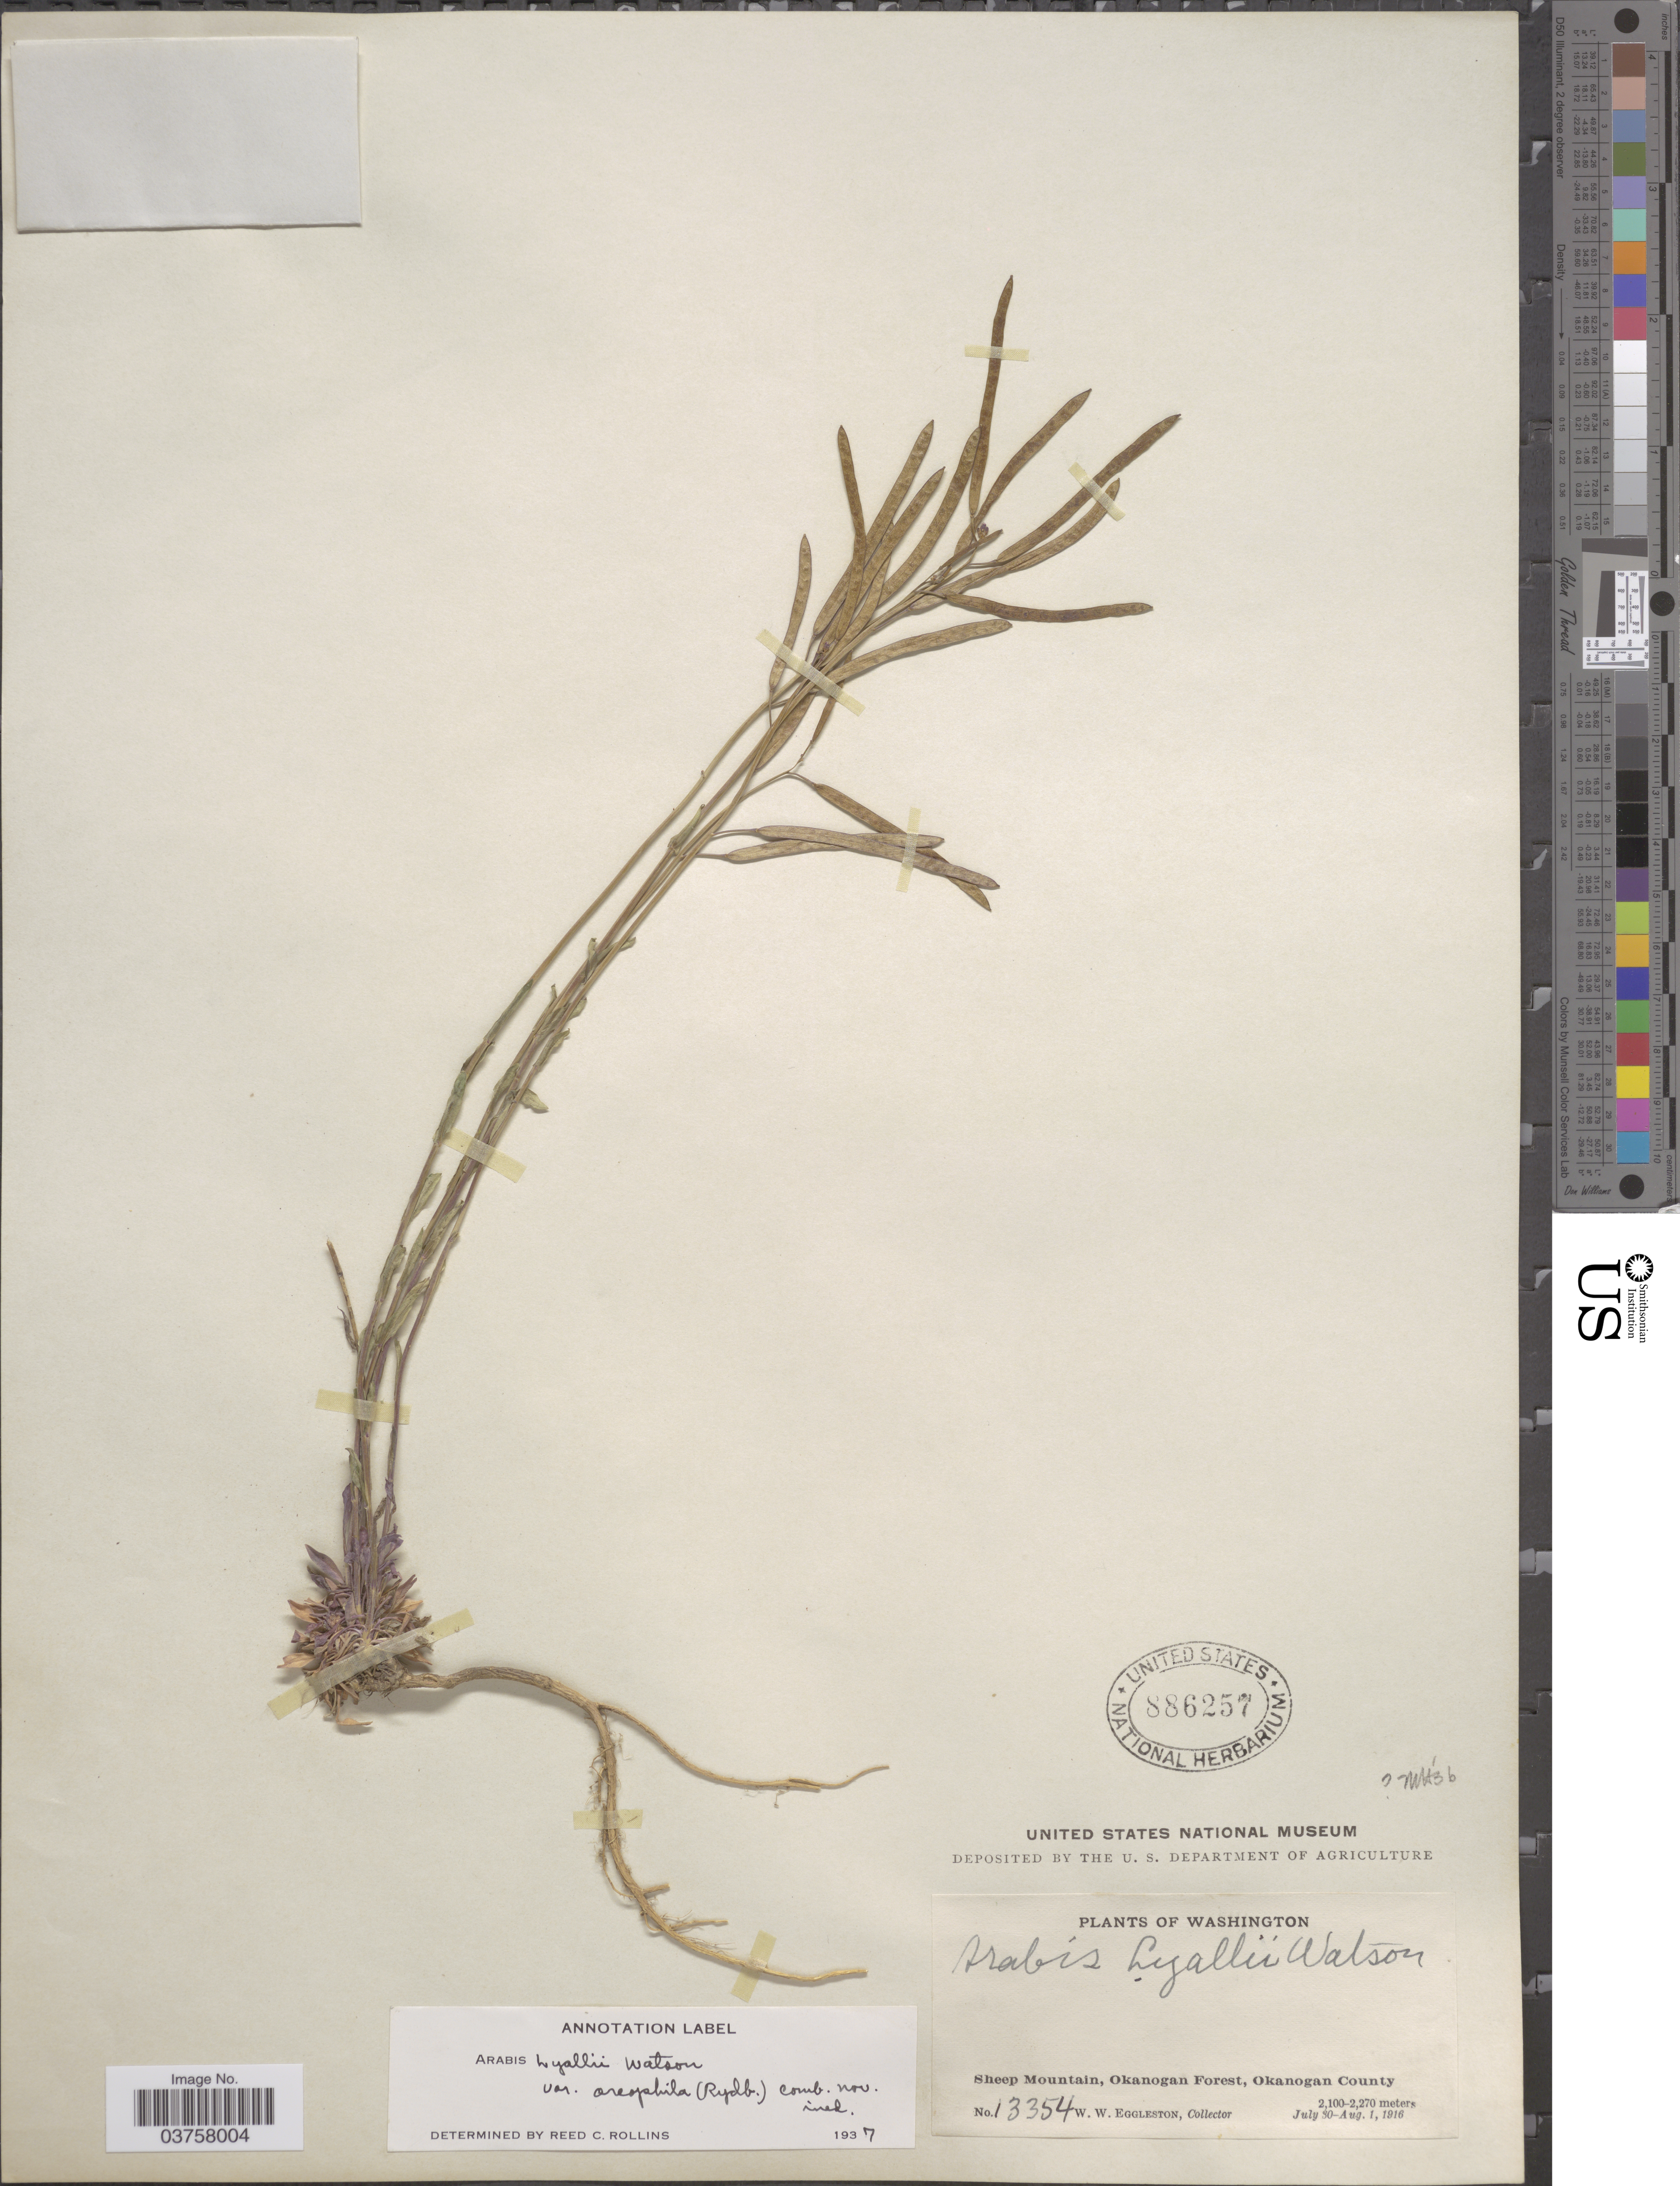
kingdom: Plantae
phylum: Tracheophyta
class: Magnoliopsida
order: Brassicales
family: Brassicaceae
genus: Arabis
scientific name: Arabis lyallii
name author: S. Watson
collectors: W. W. Eggleston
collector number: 13354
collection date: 1916-07-30/1916-08-01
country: United States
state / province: Washington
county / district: Okanogan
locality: Sheep Mountain, Okanogan Forest, Okanogan County.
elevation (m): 2100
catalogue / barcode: US 886257